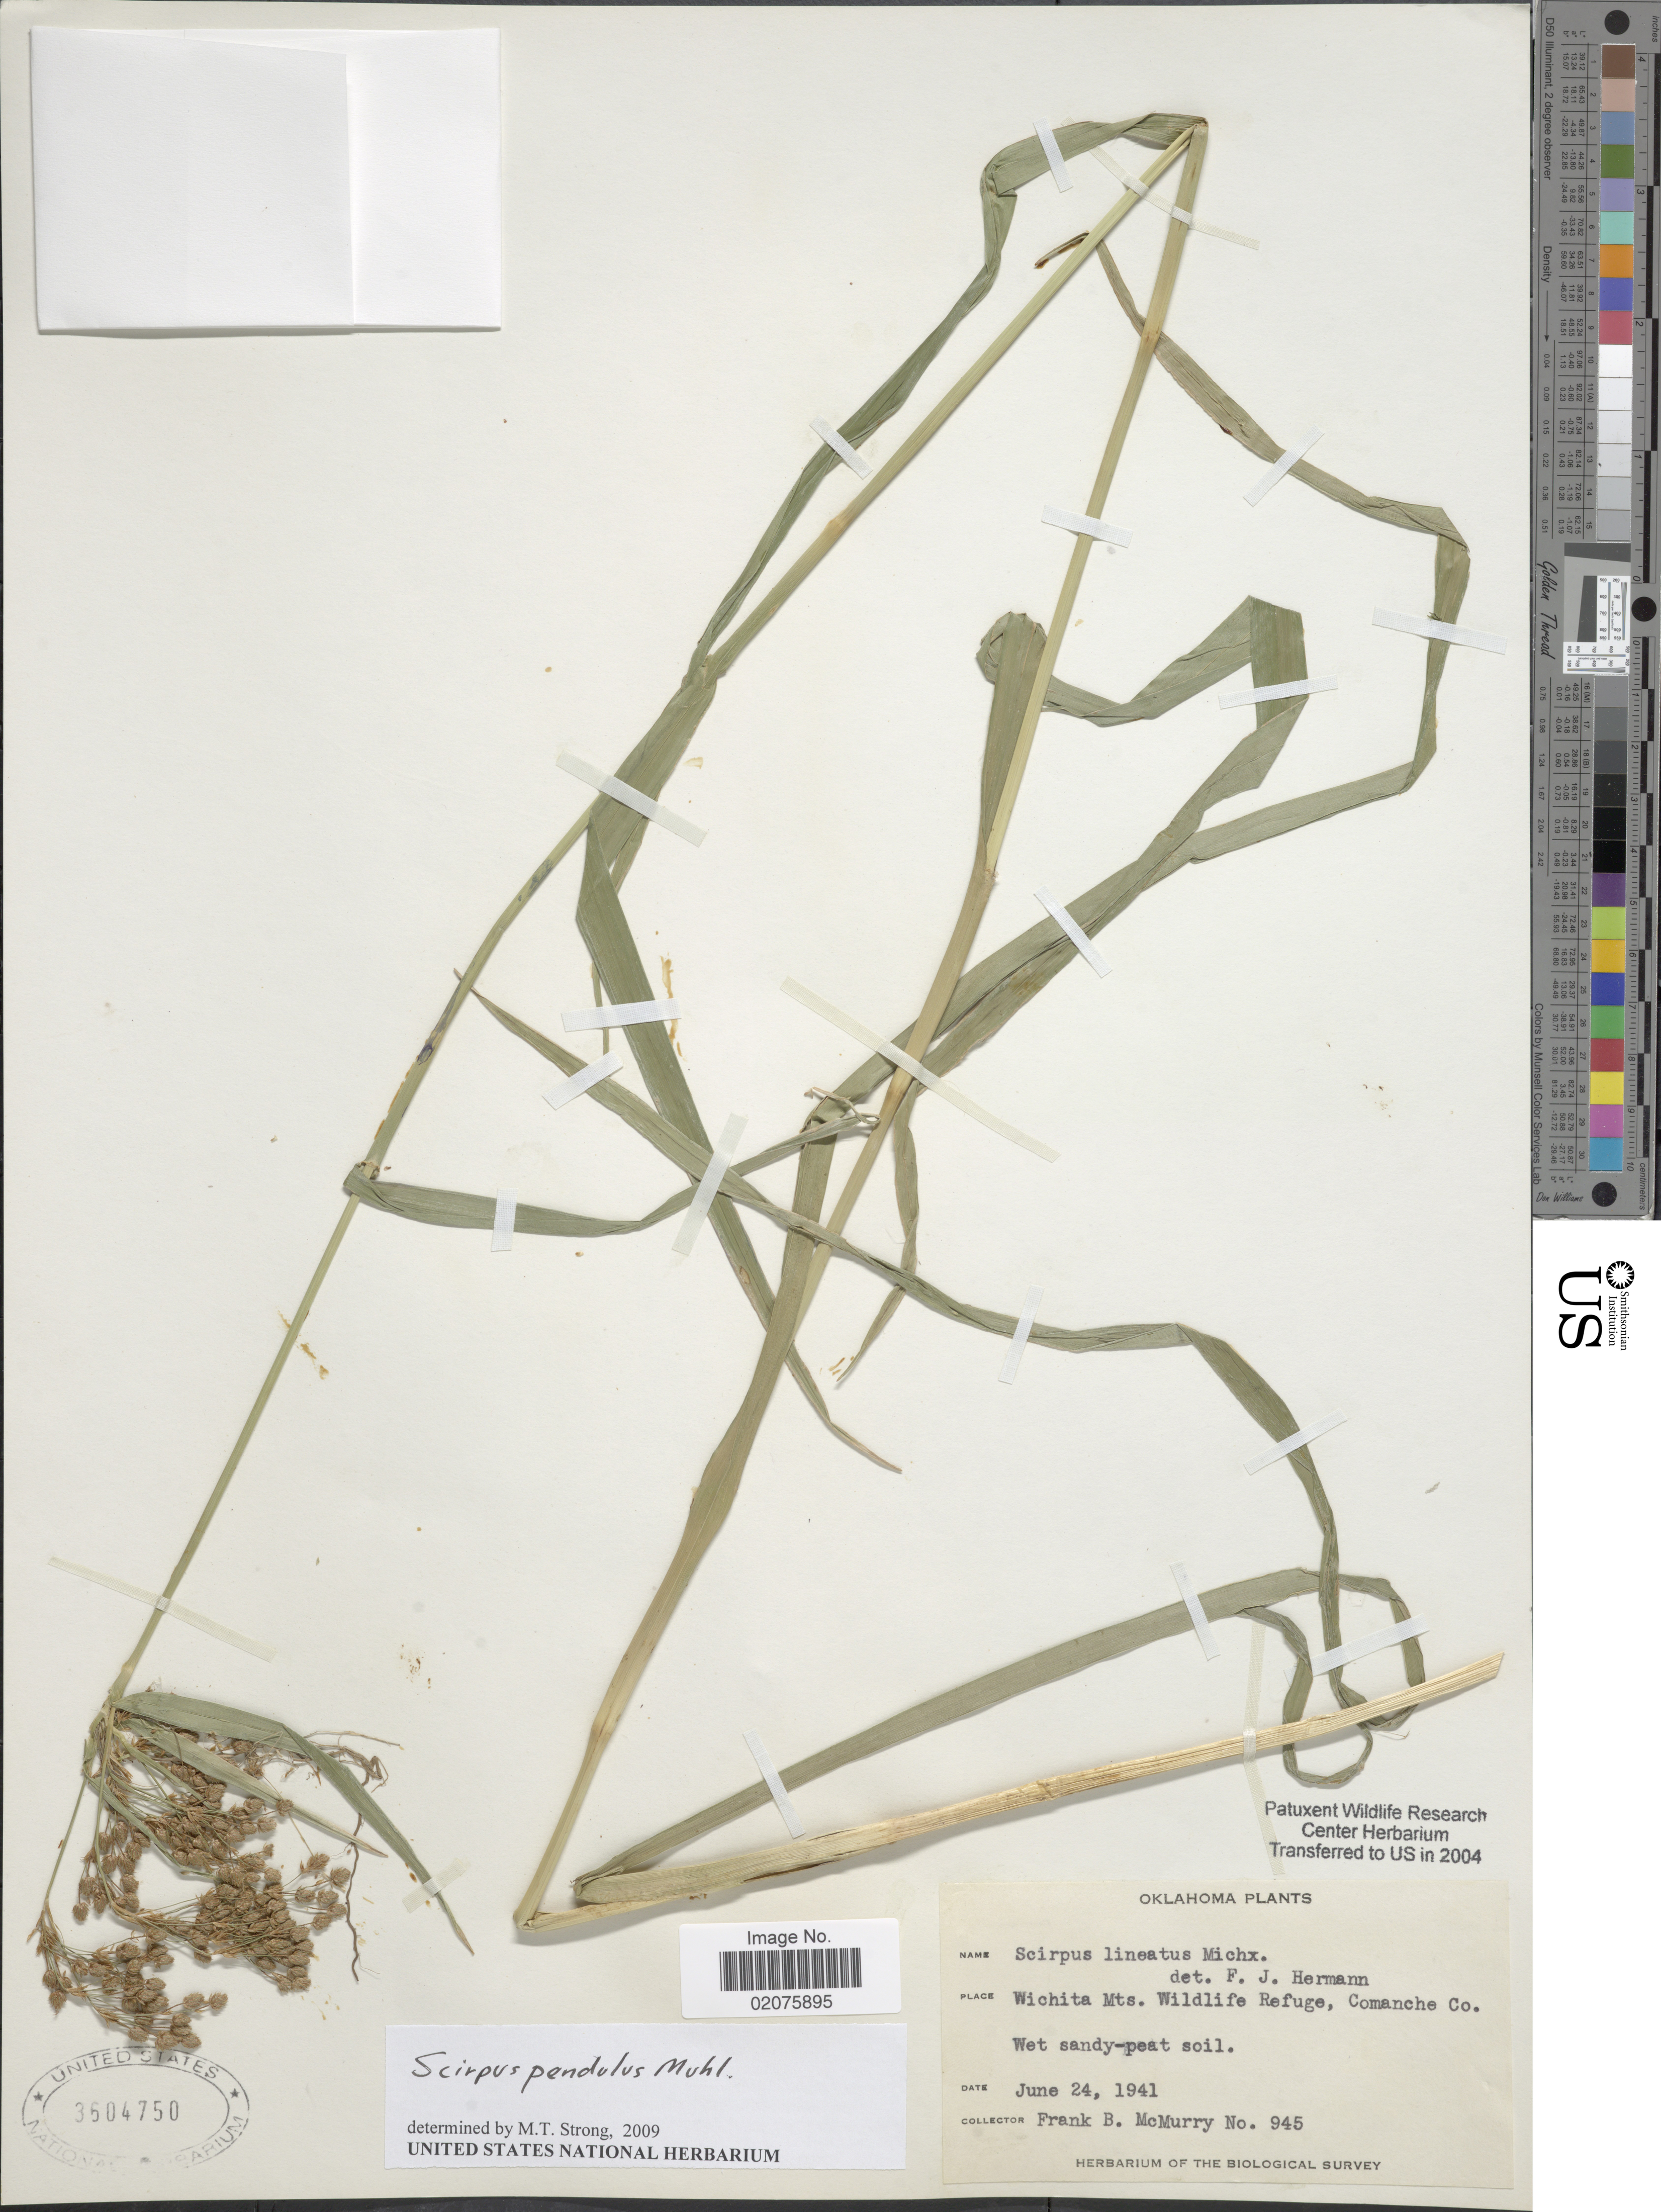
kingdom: Plantae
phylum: Tracheophyta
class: Liliopsida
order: Poales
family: Cyperaceae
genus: Scirpus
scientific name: Scirpus pendulus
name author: Muhl.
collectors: F. B. McMurry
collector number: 945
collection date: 1941-06-24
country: United States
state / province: Oklahoma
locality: Wichita Mts. Wildlife Refuge, Comanche Co.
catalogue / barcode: US 3604750